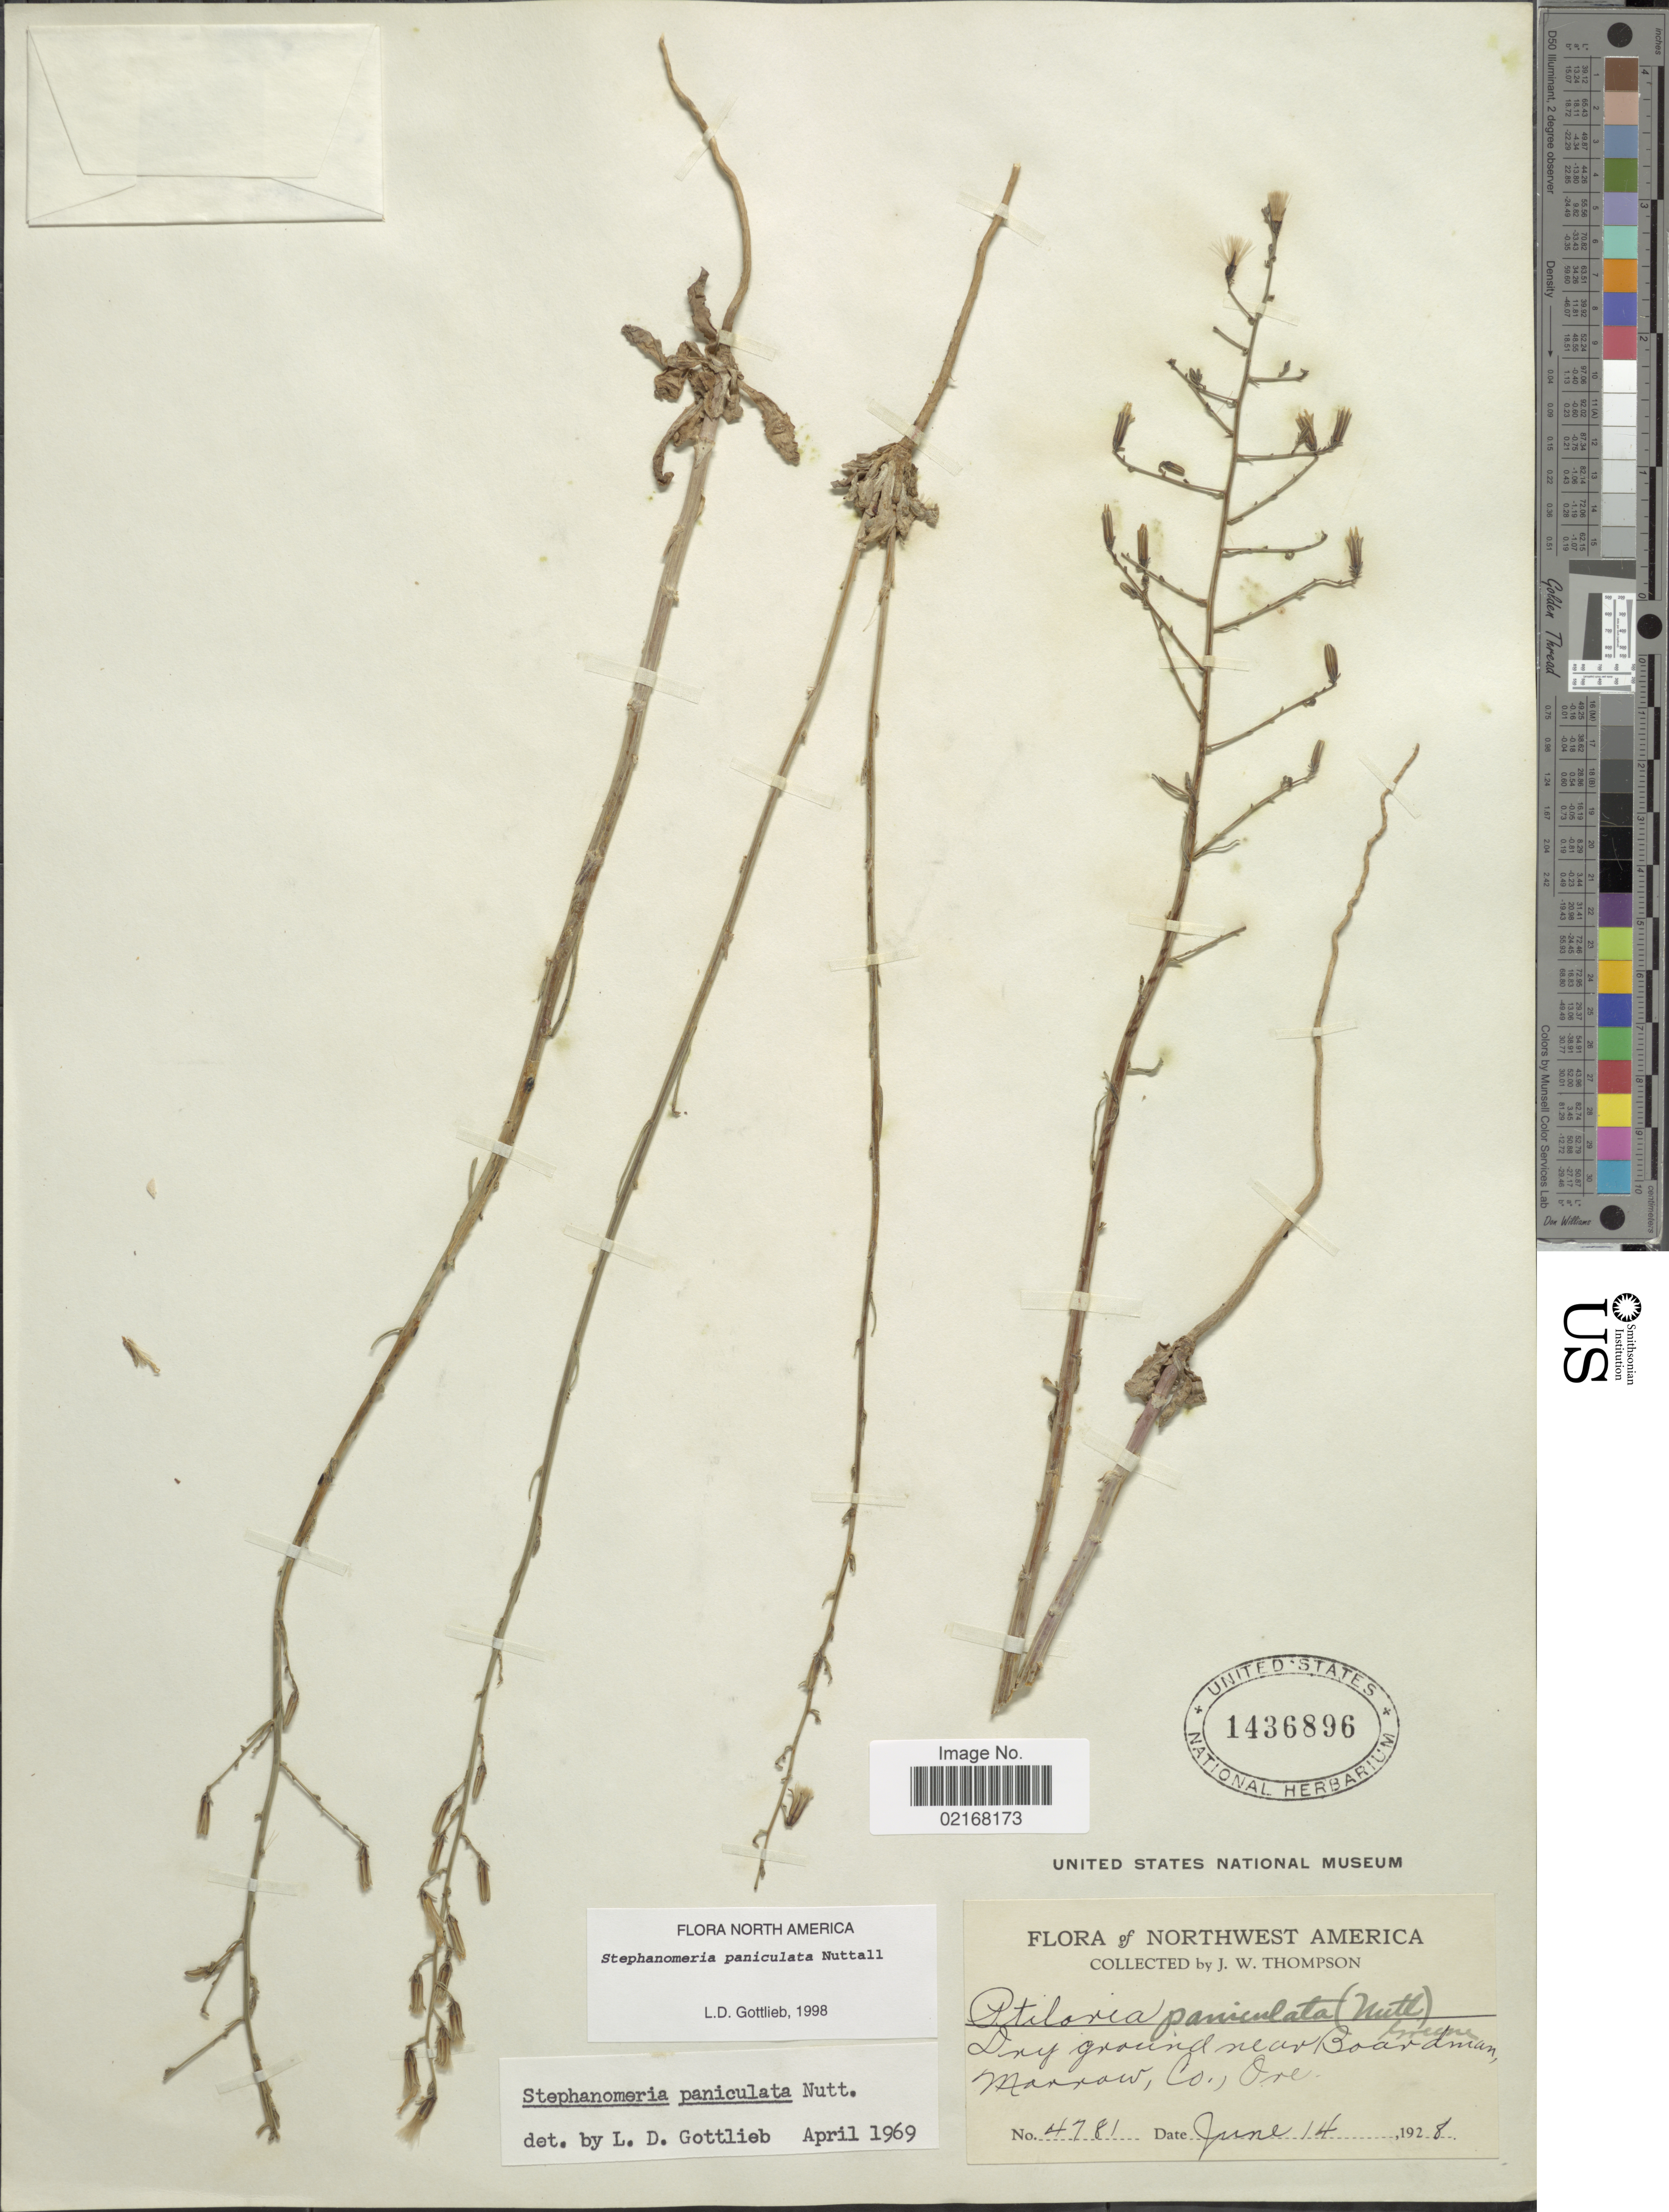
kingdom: Plantae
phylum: Tracheophyta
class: Magnoliopsida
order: Asterales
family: Asteraceae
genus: Stephanomeria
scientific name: Stephanomeria paniculata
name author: Nutt.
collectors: J. W. Thompson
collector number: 4781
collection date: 1928-06-14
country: United States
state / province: Oregon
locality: Northwest America. Dry ground near Boardman, Marraw Co., Ore.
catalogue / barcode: US 1436896